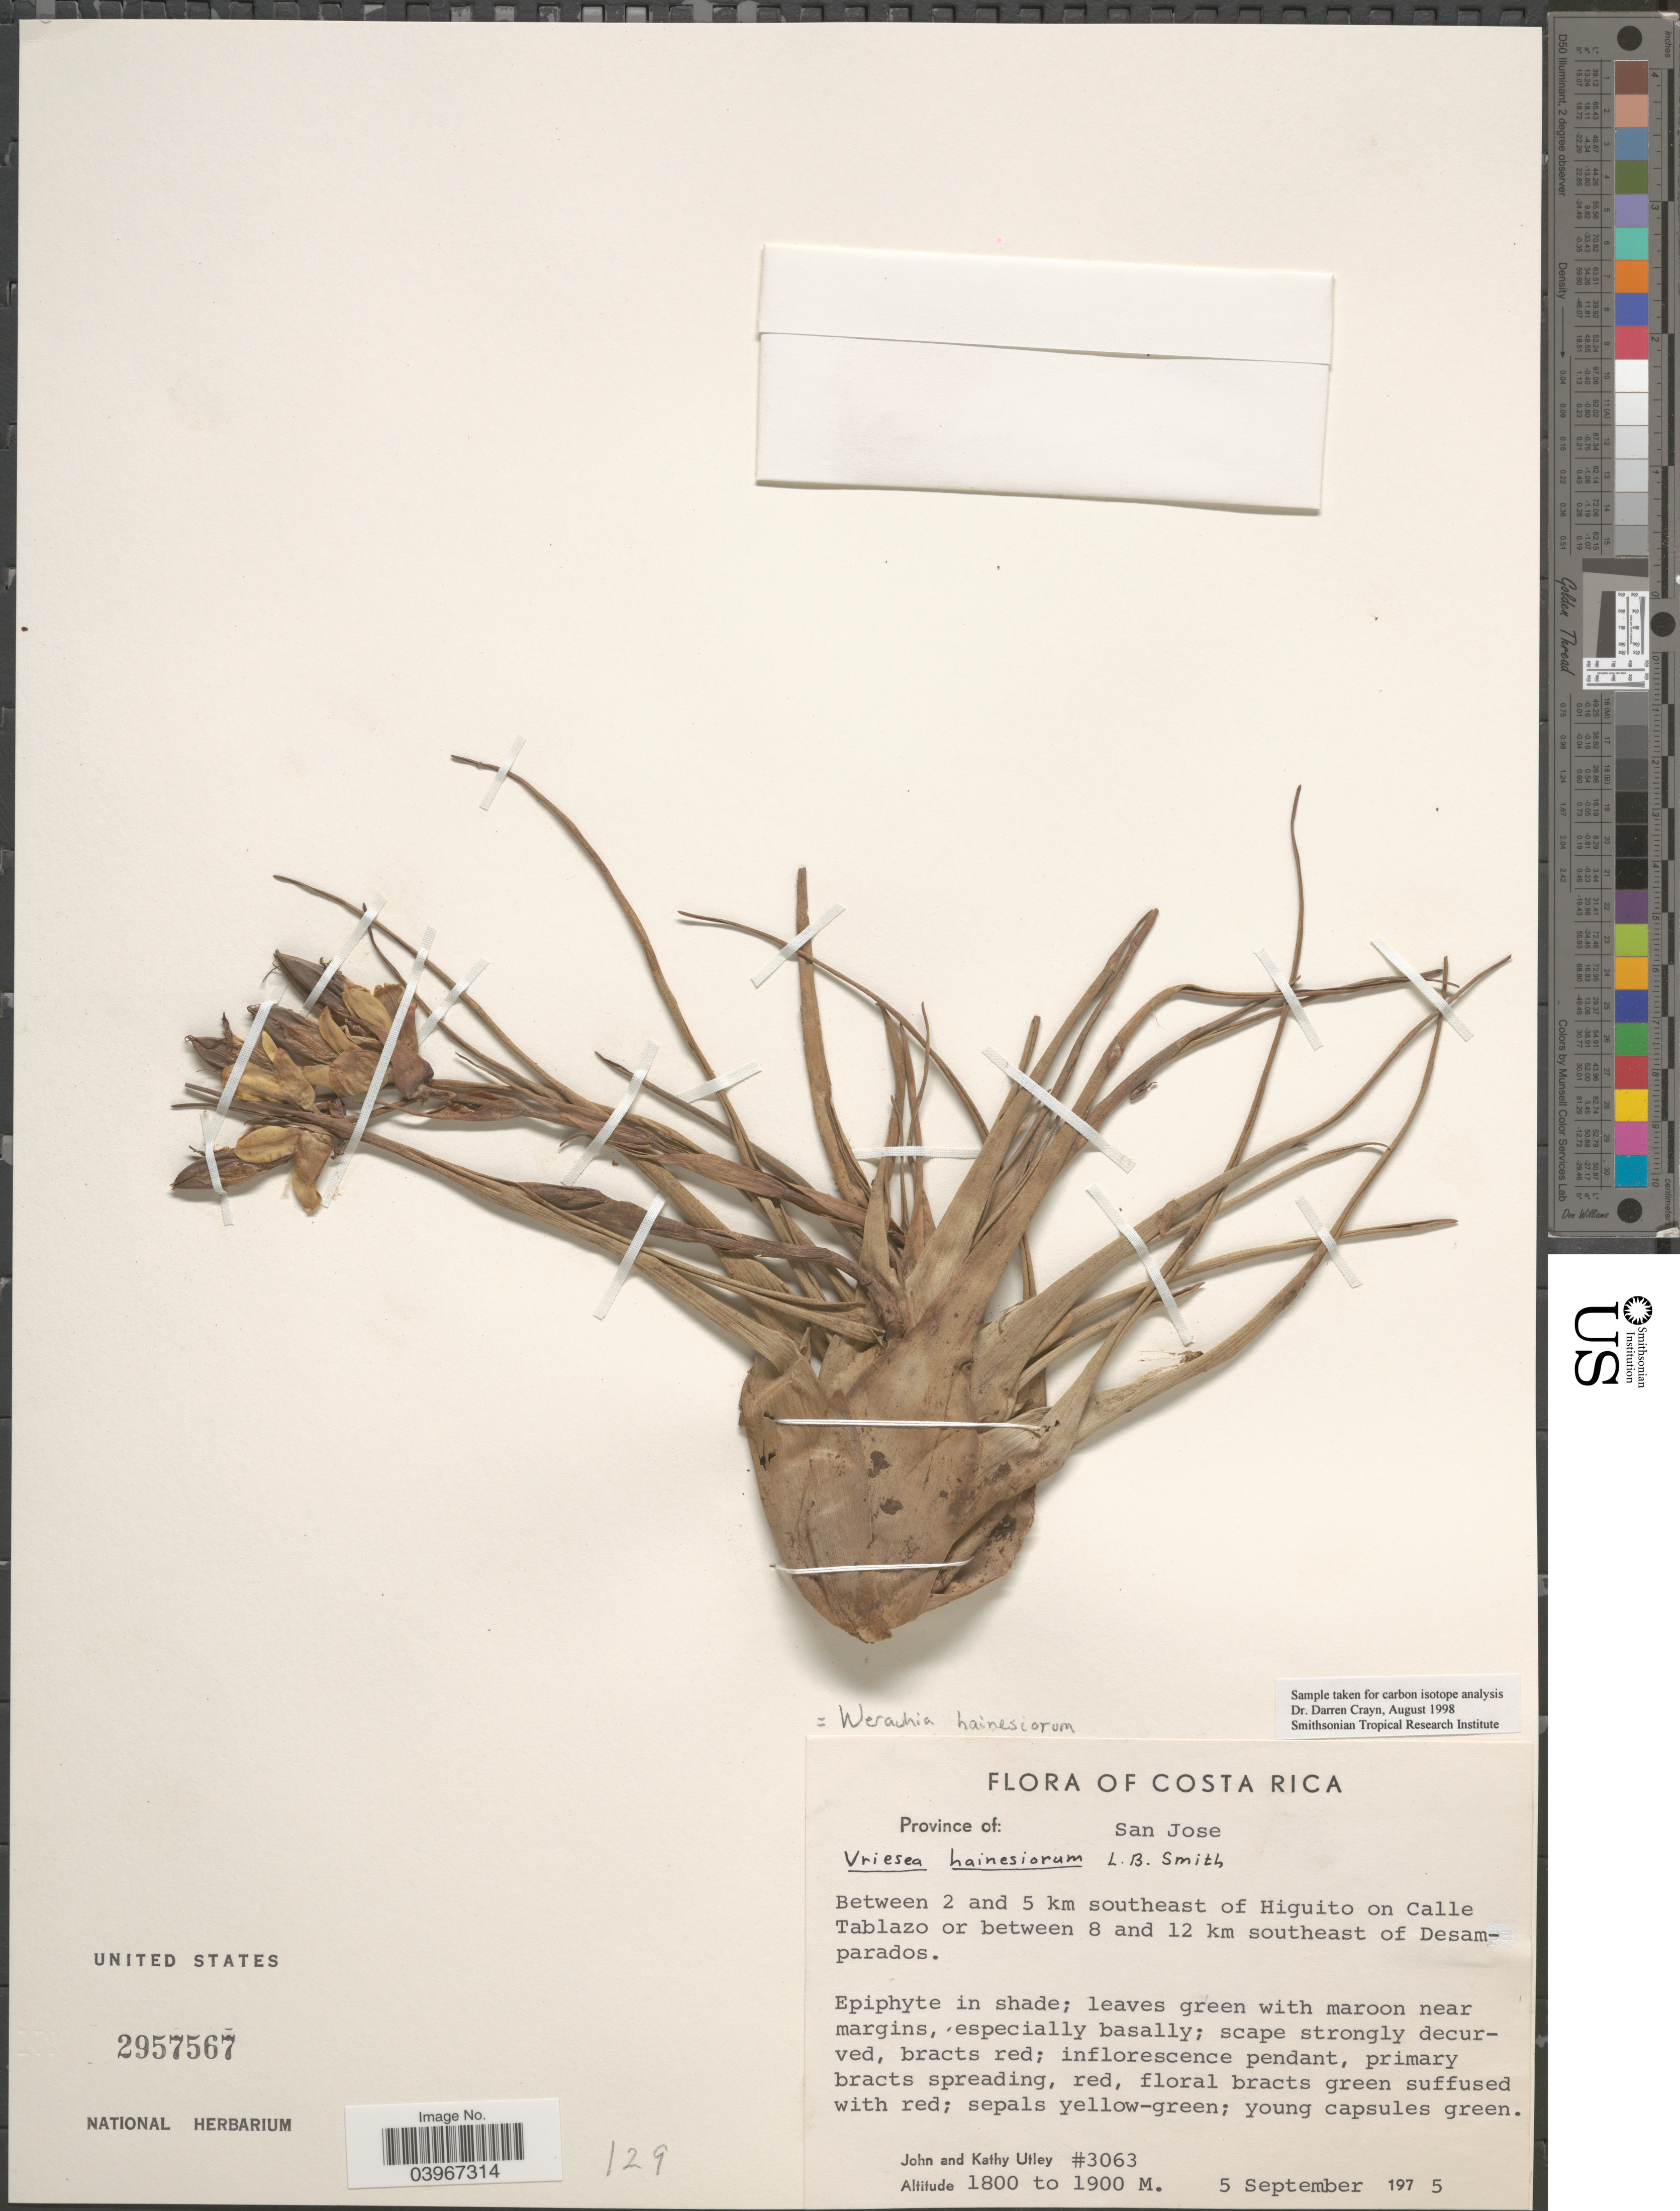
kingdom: Plantae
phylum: Tracheophyta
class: Liliopsida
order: Poales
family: Bromeliaceae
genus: Werauhia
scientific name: Werauhia hainesiorum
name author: (L.B. Sm.) J.R. Grant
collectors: J. F. Utley & K. Burt-Utley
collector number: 3063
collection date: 1975-09-05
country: Costa Rica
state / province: San José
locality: Between 2 and 5 km southeast of Higuito on Calle Tablazo or between 8 and 12 km southeast of Desamparados.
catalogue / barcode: US 2957567